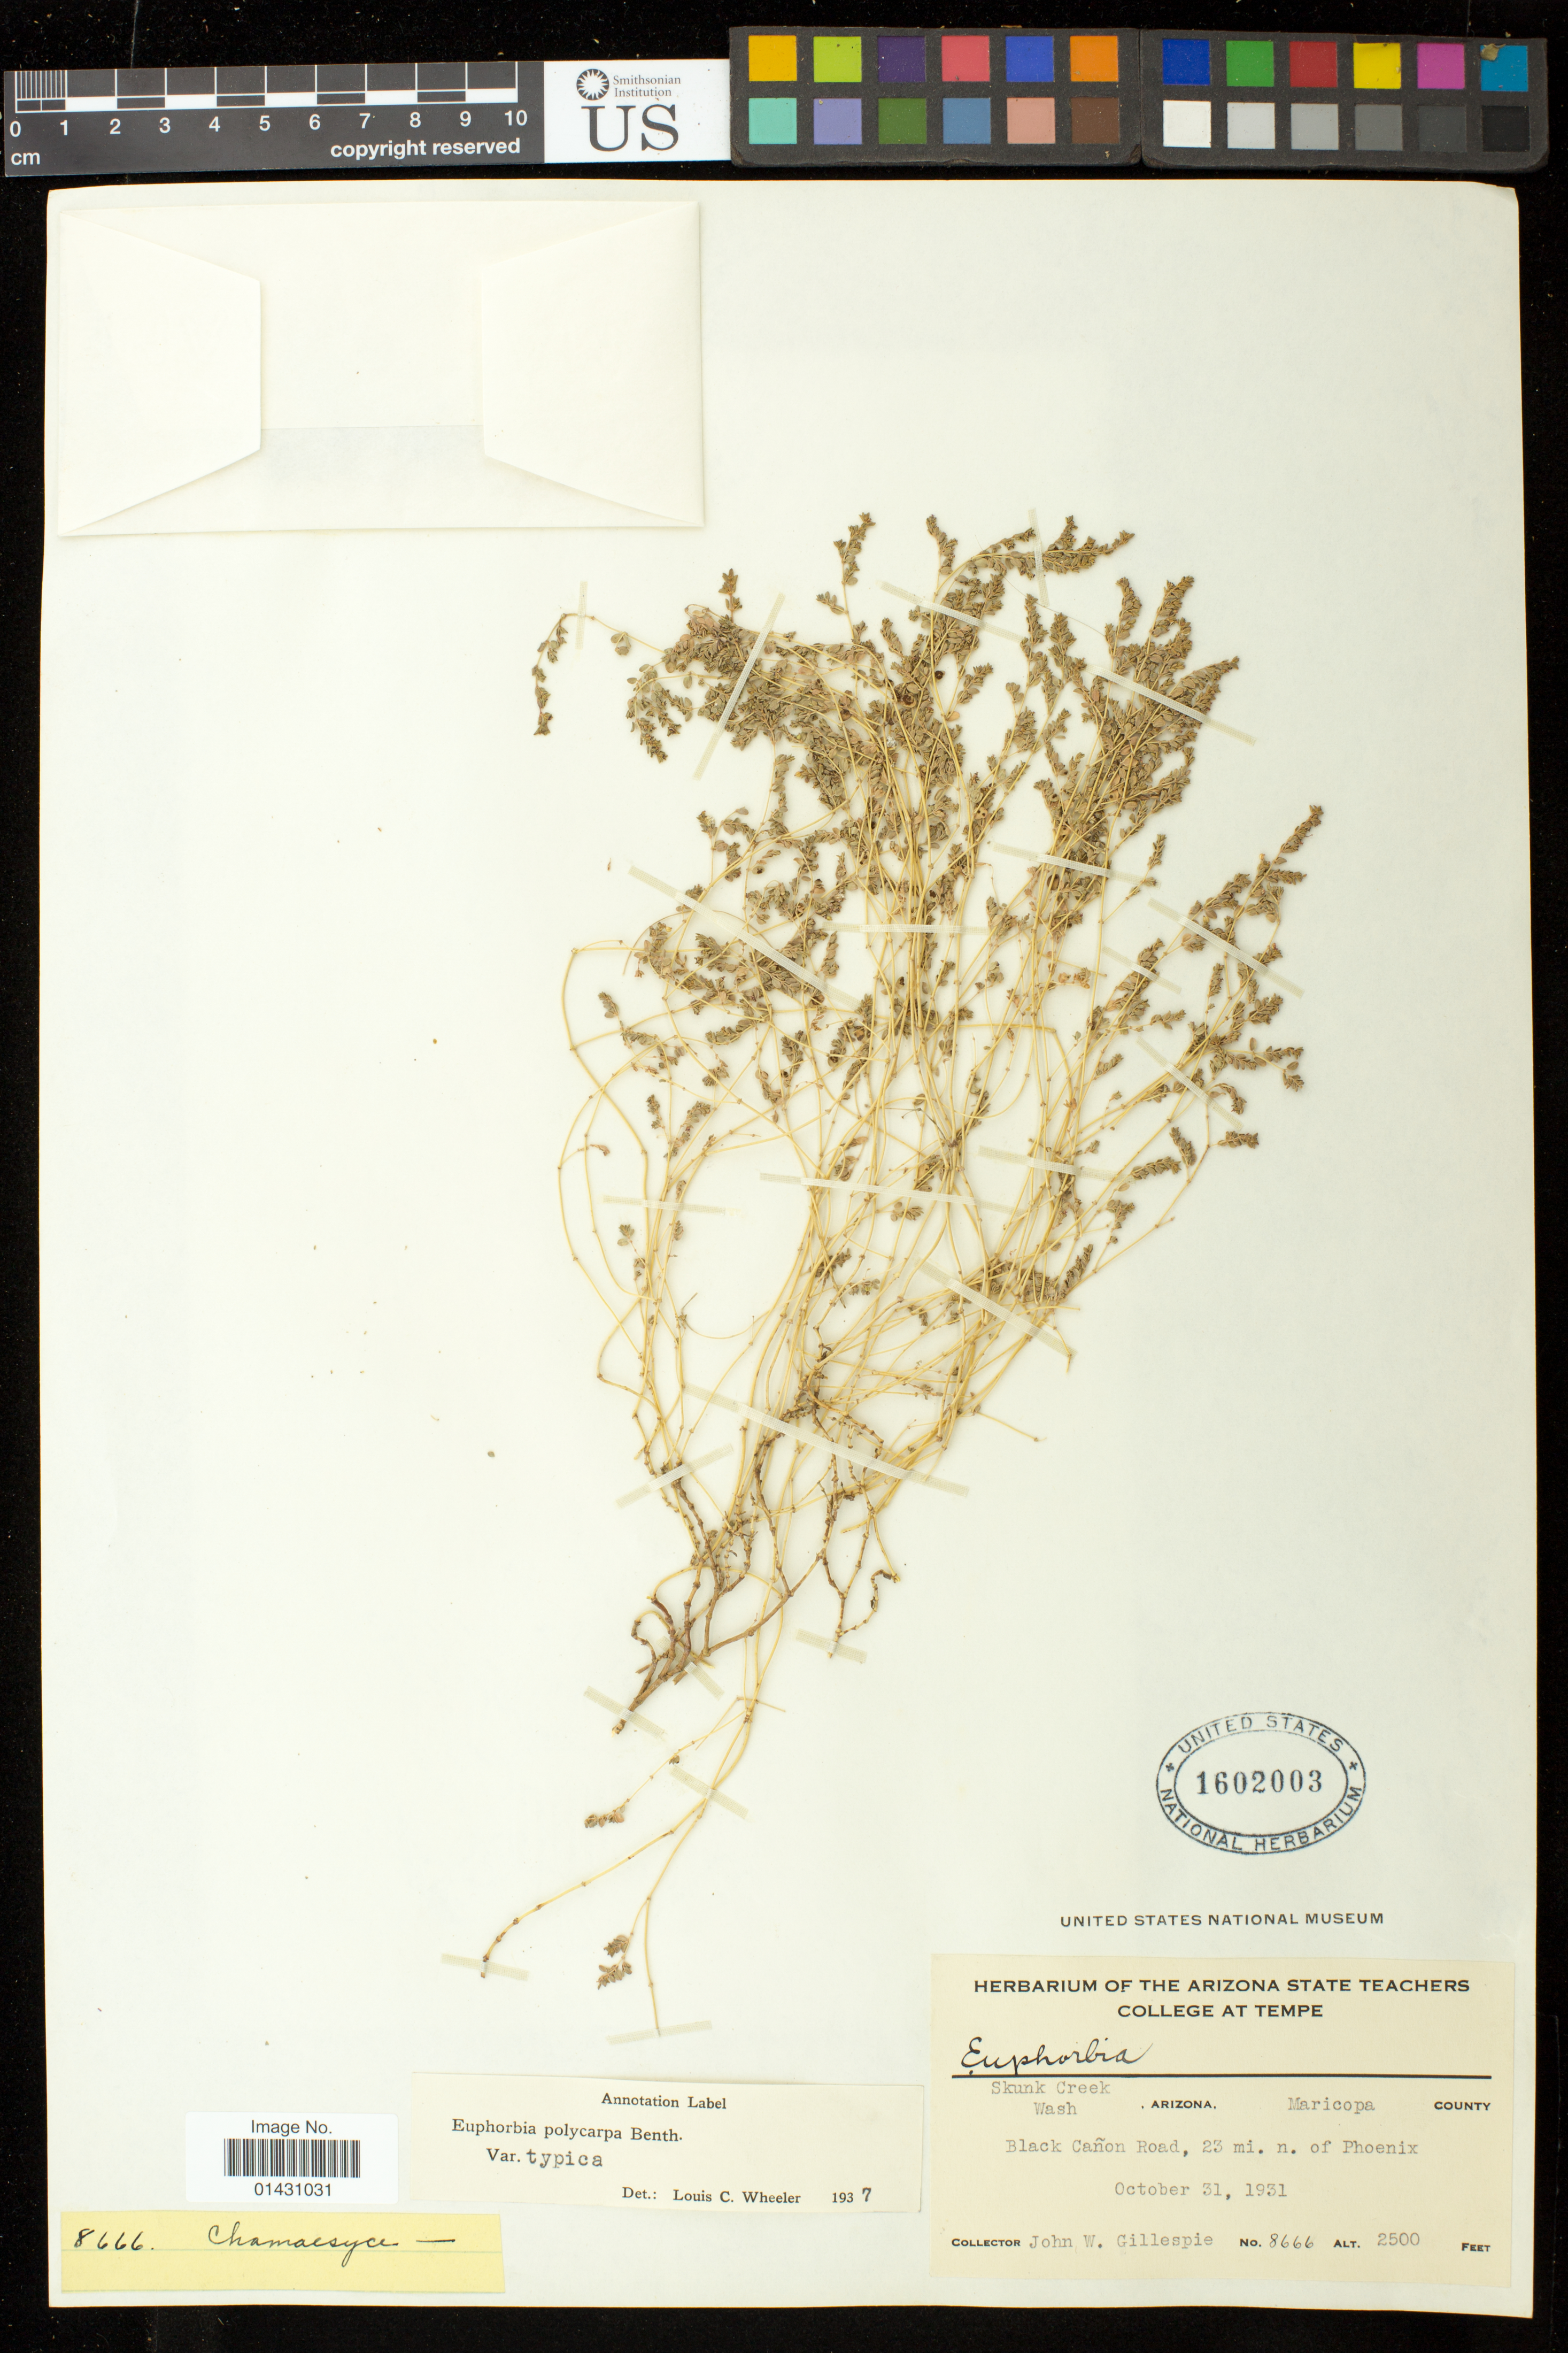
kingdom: Plantae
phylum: Tracheophyta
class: Magnoliopsida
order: Malpighiales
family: Euphorbiaceae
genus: Euphorbia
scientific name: Euphorbia polycarpa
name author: Benth.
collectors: J. W. Gillespie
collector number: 8666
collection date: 1931-10-31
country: United States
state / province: Arizona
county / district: Maricopa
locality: Skunk Creek Wash; Black Canon Road, 23 mi. n. of Phoenix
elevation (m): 762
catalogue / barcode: US 1602003